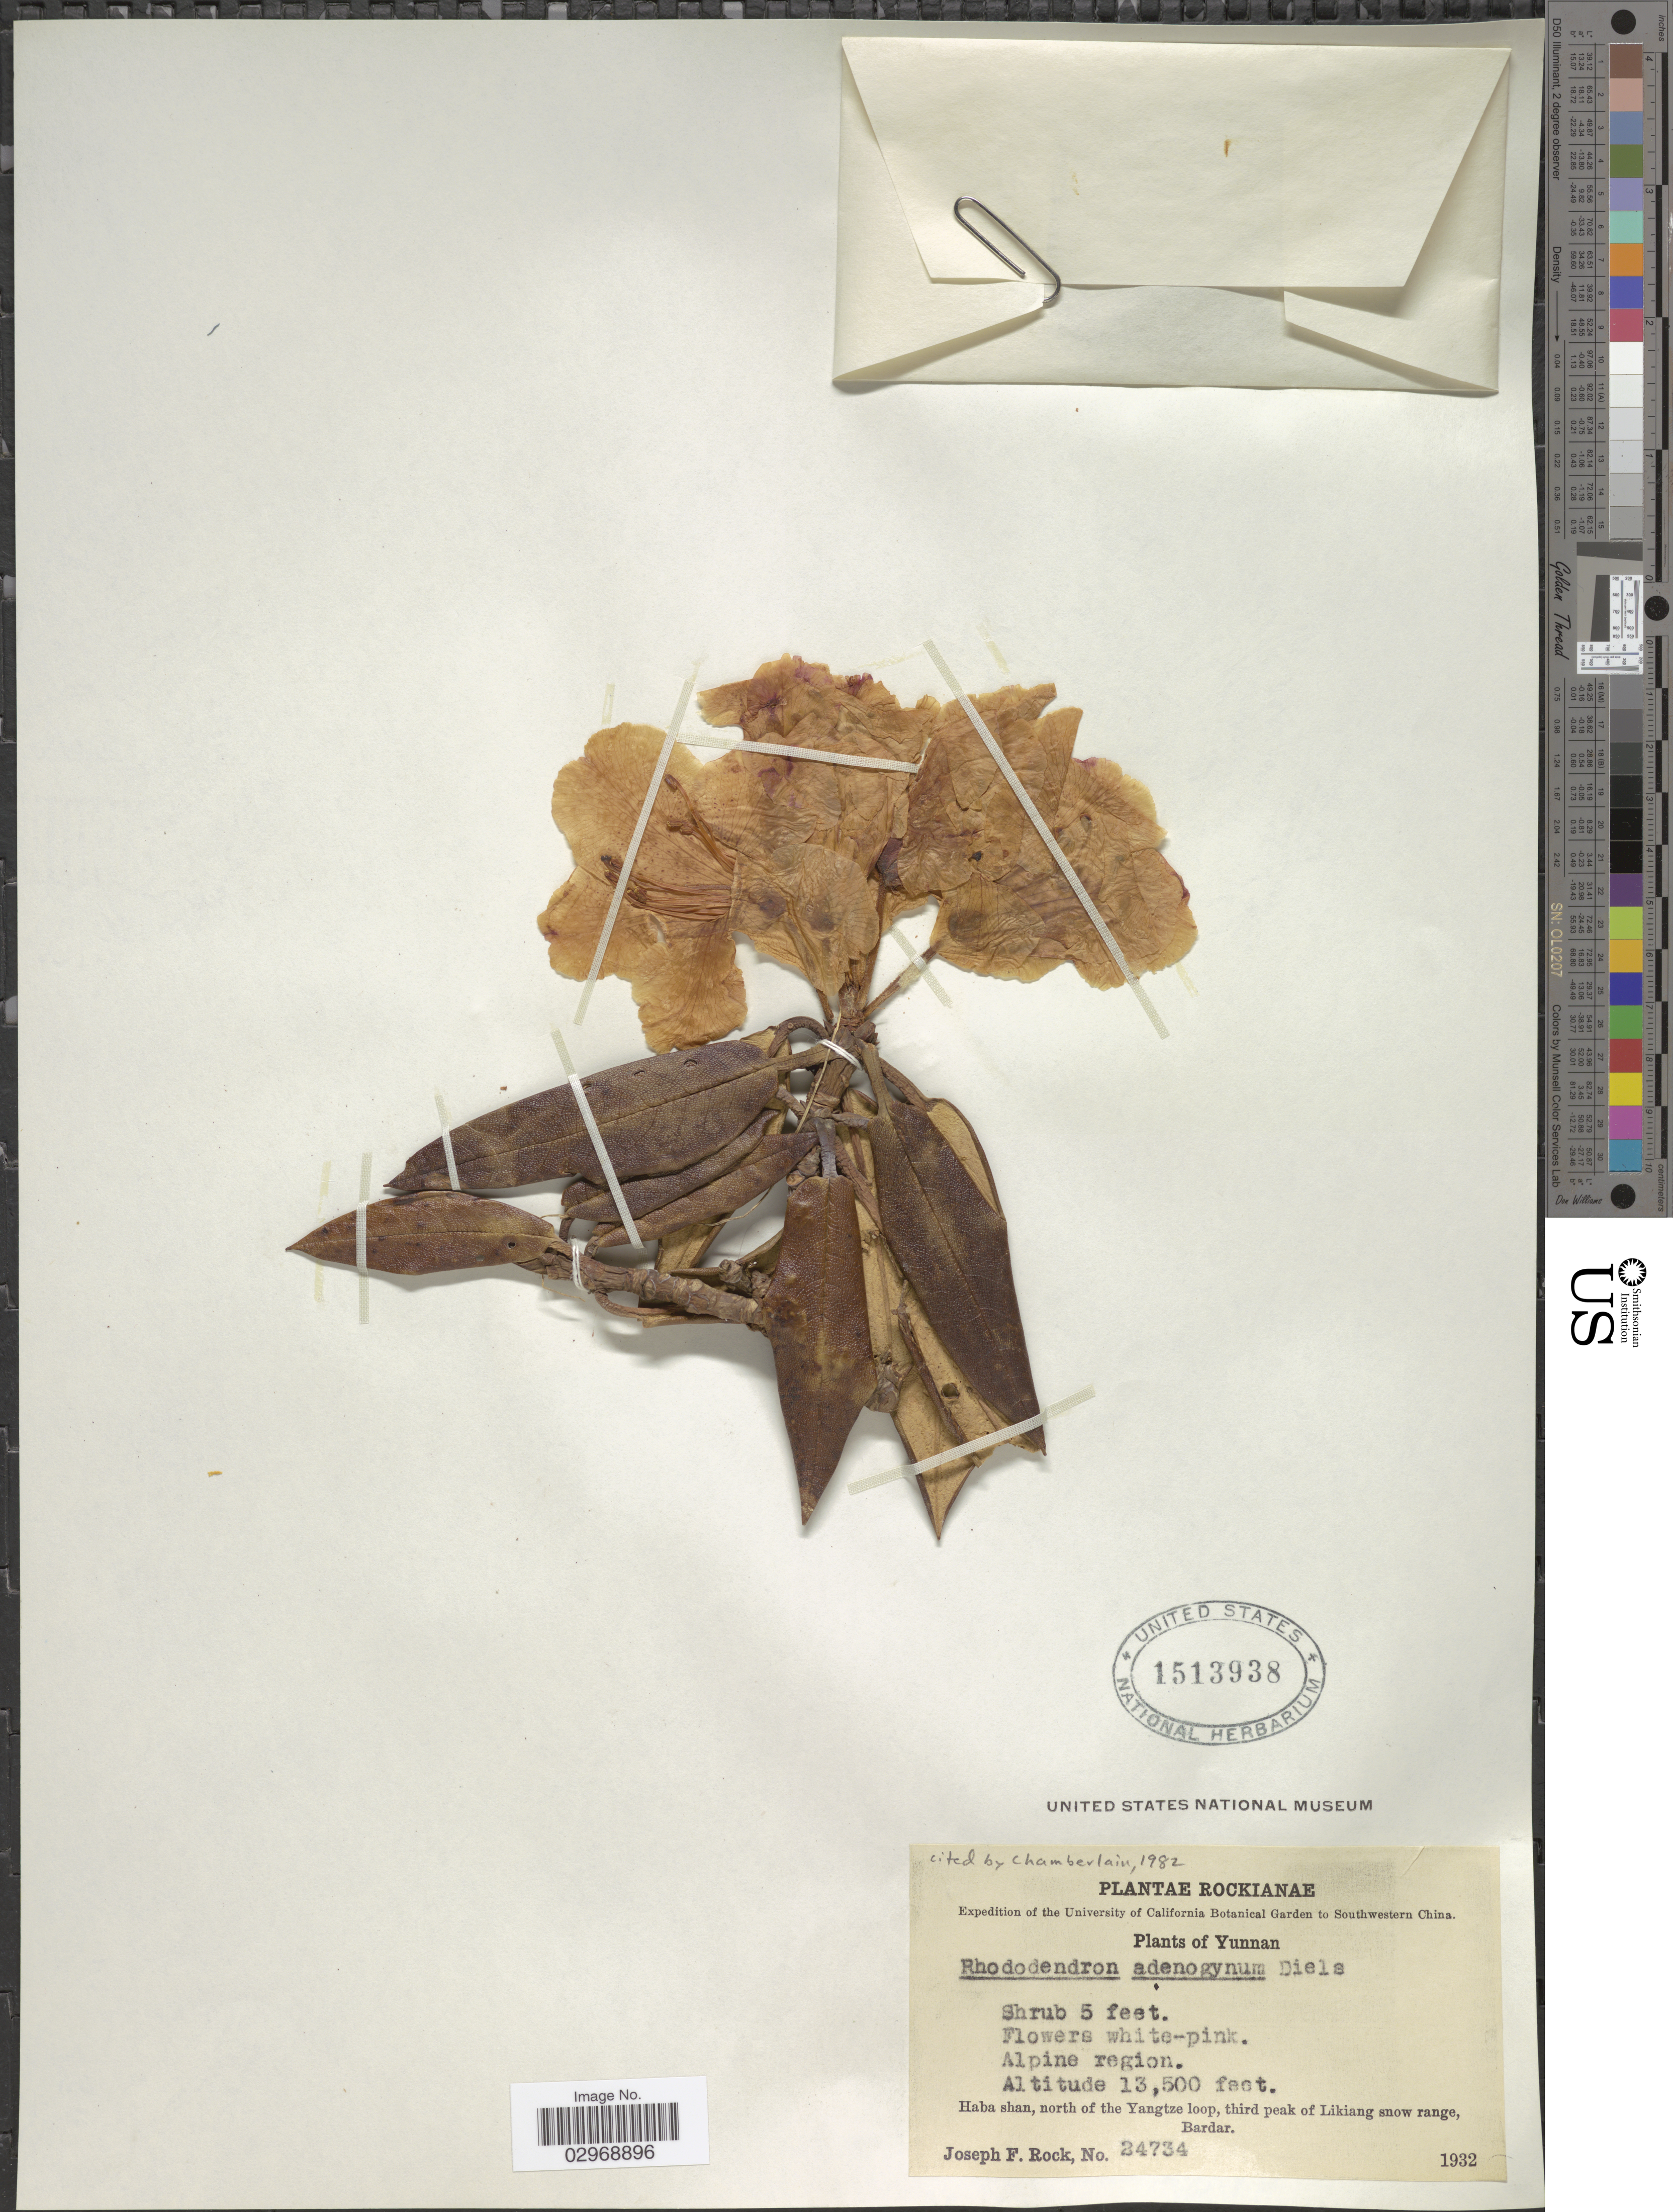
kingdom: Plantae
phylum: Tracheophyta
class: Magnoliopsida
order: Ericales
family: Ericaceae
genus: Rhododendron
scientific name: Rhododendron adenogynum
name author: Diels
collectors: J. F. Rock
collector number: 24734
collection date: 1932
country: China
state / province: Yunnan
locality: Southwestern China. Alpine region. Haba shan, north of the Yangtze loop, third peak of Likiang snow ranger, Bardar.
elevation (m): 4115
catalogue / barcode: US 1513938